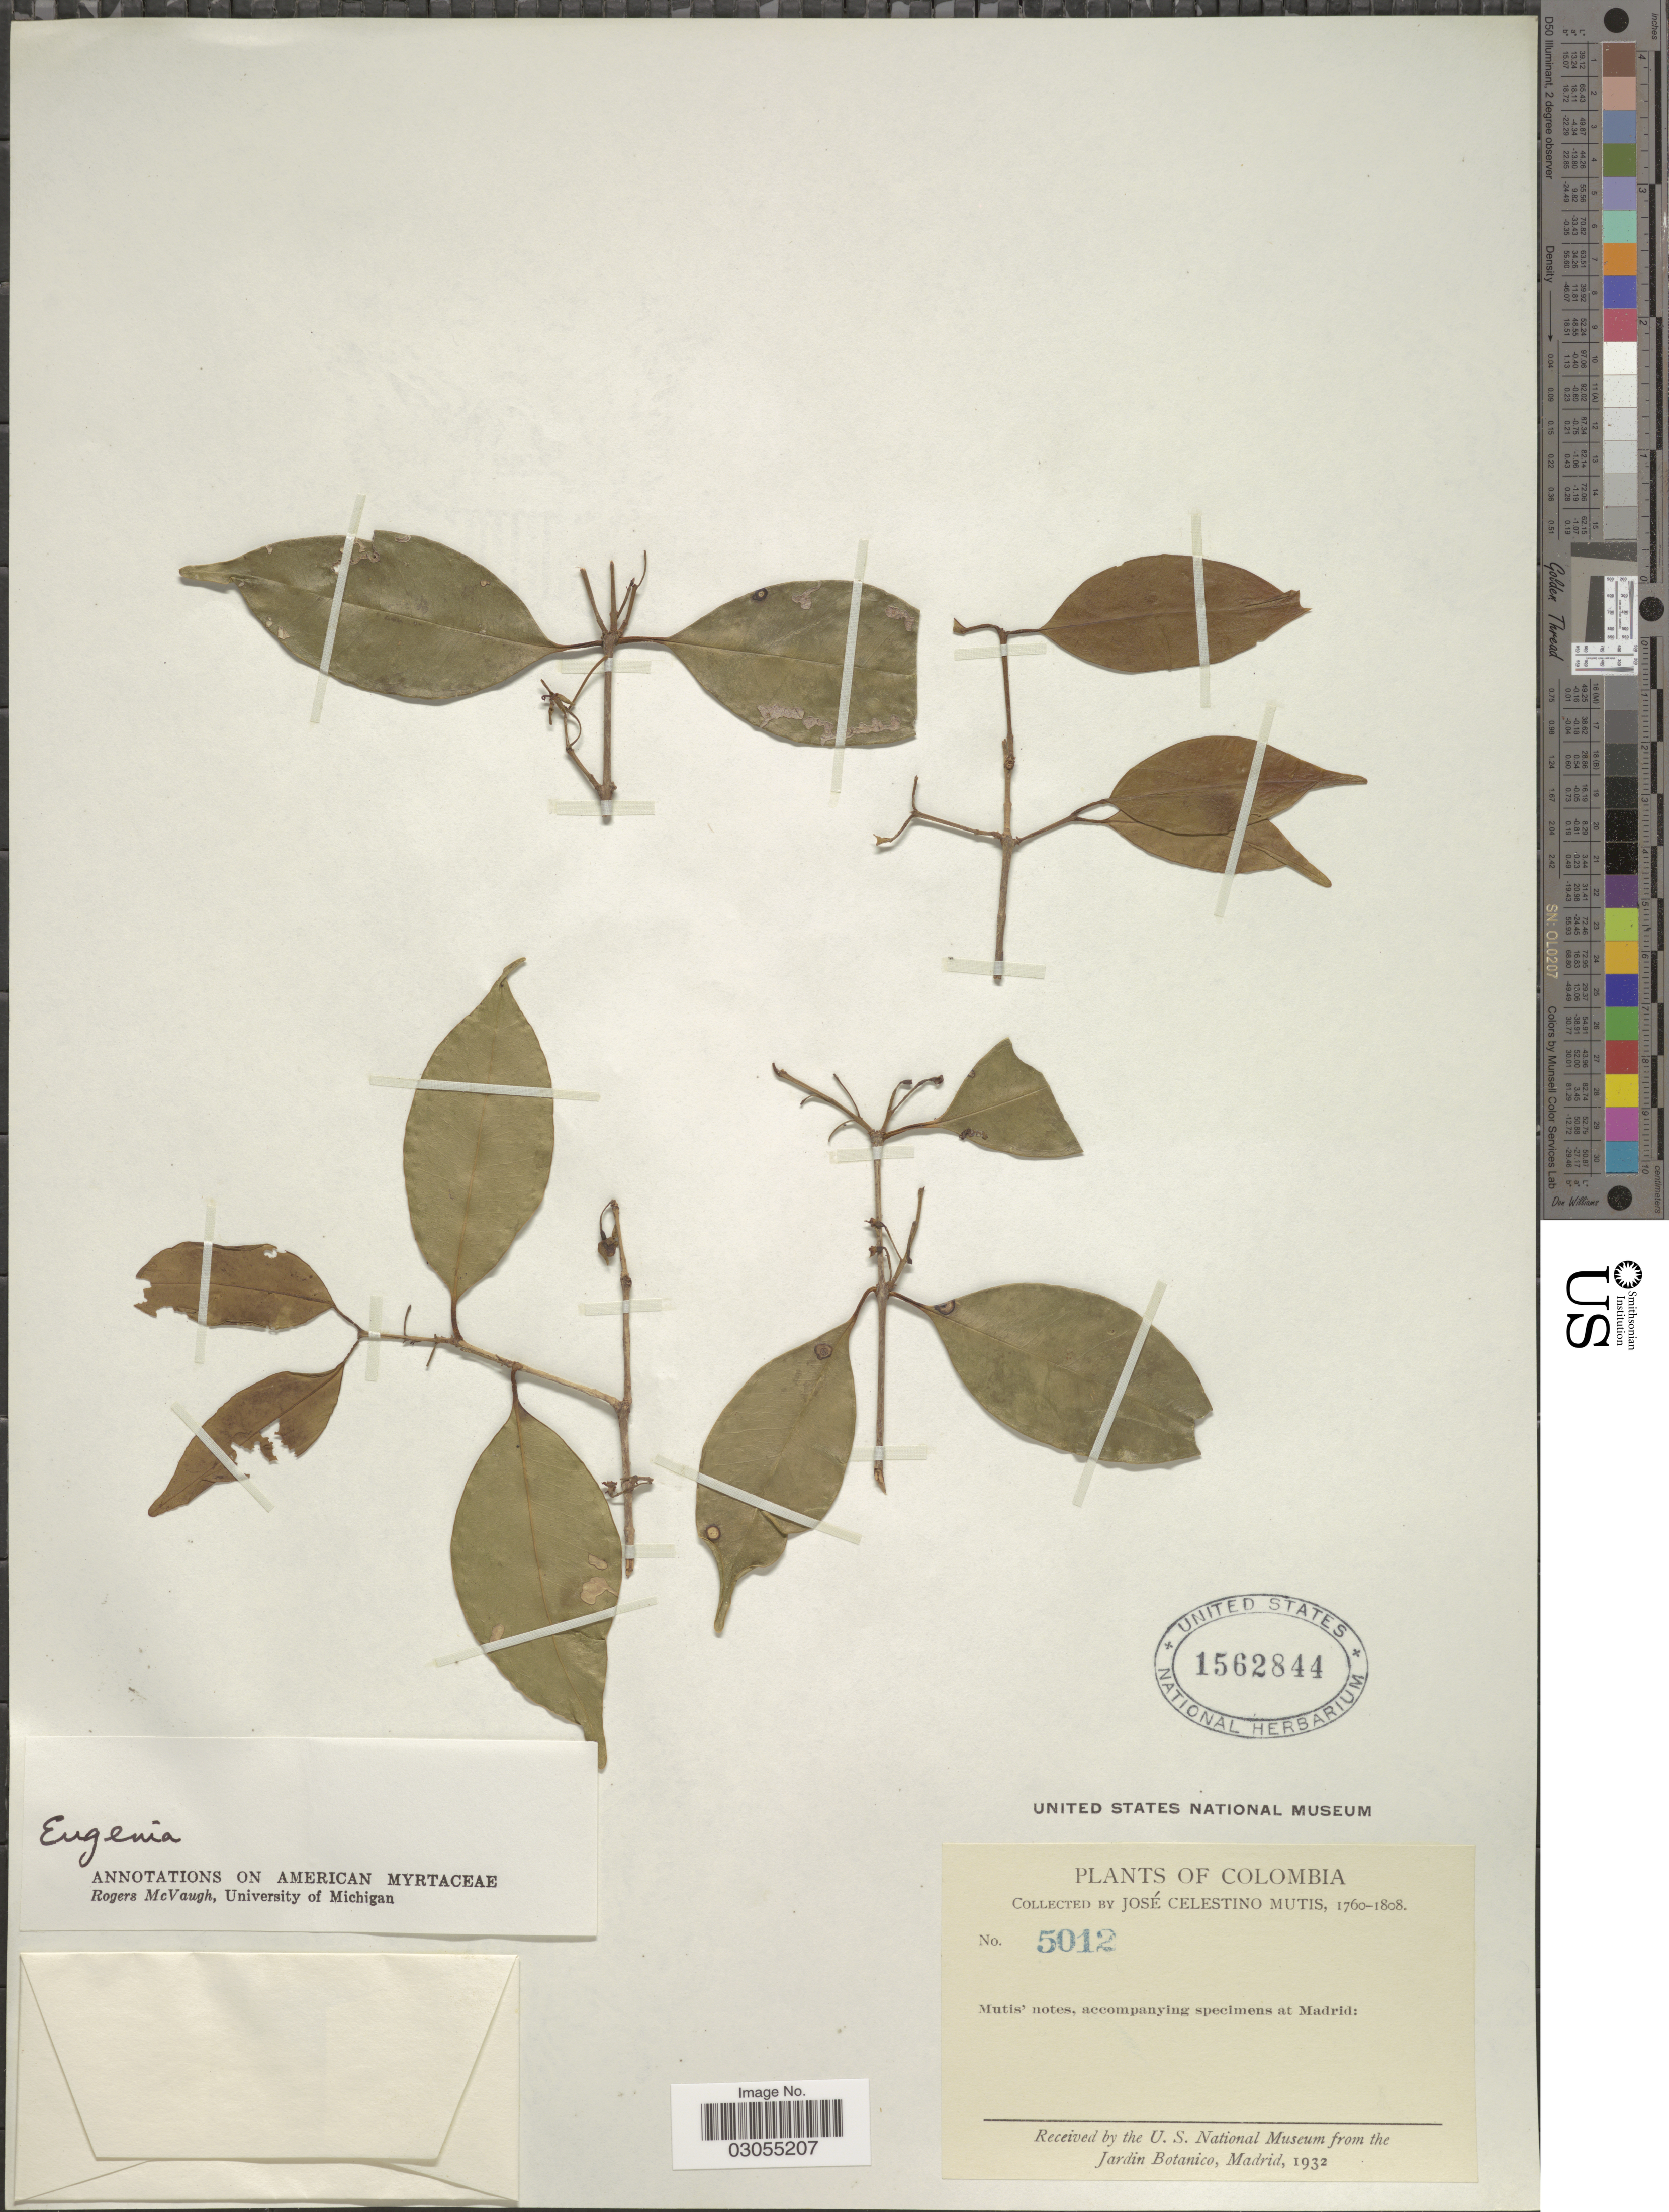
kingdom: Plantae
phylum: Tracheophyta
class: Magnoliopsida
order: Myrtales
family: Myrtaceae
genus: Eugenia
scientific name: Eugenia sp.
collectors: J. C. B. Mutis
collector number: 5012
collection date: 1760/1808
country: Colombia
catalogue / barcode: US 1562844